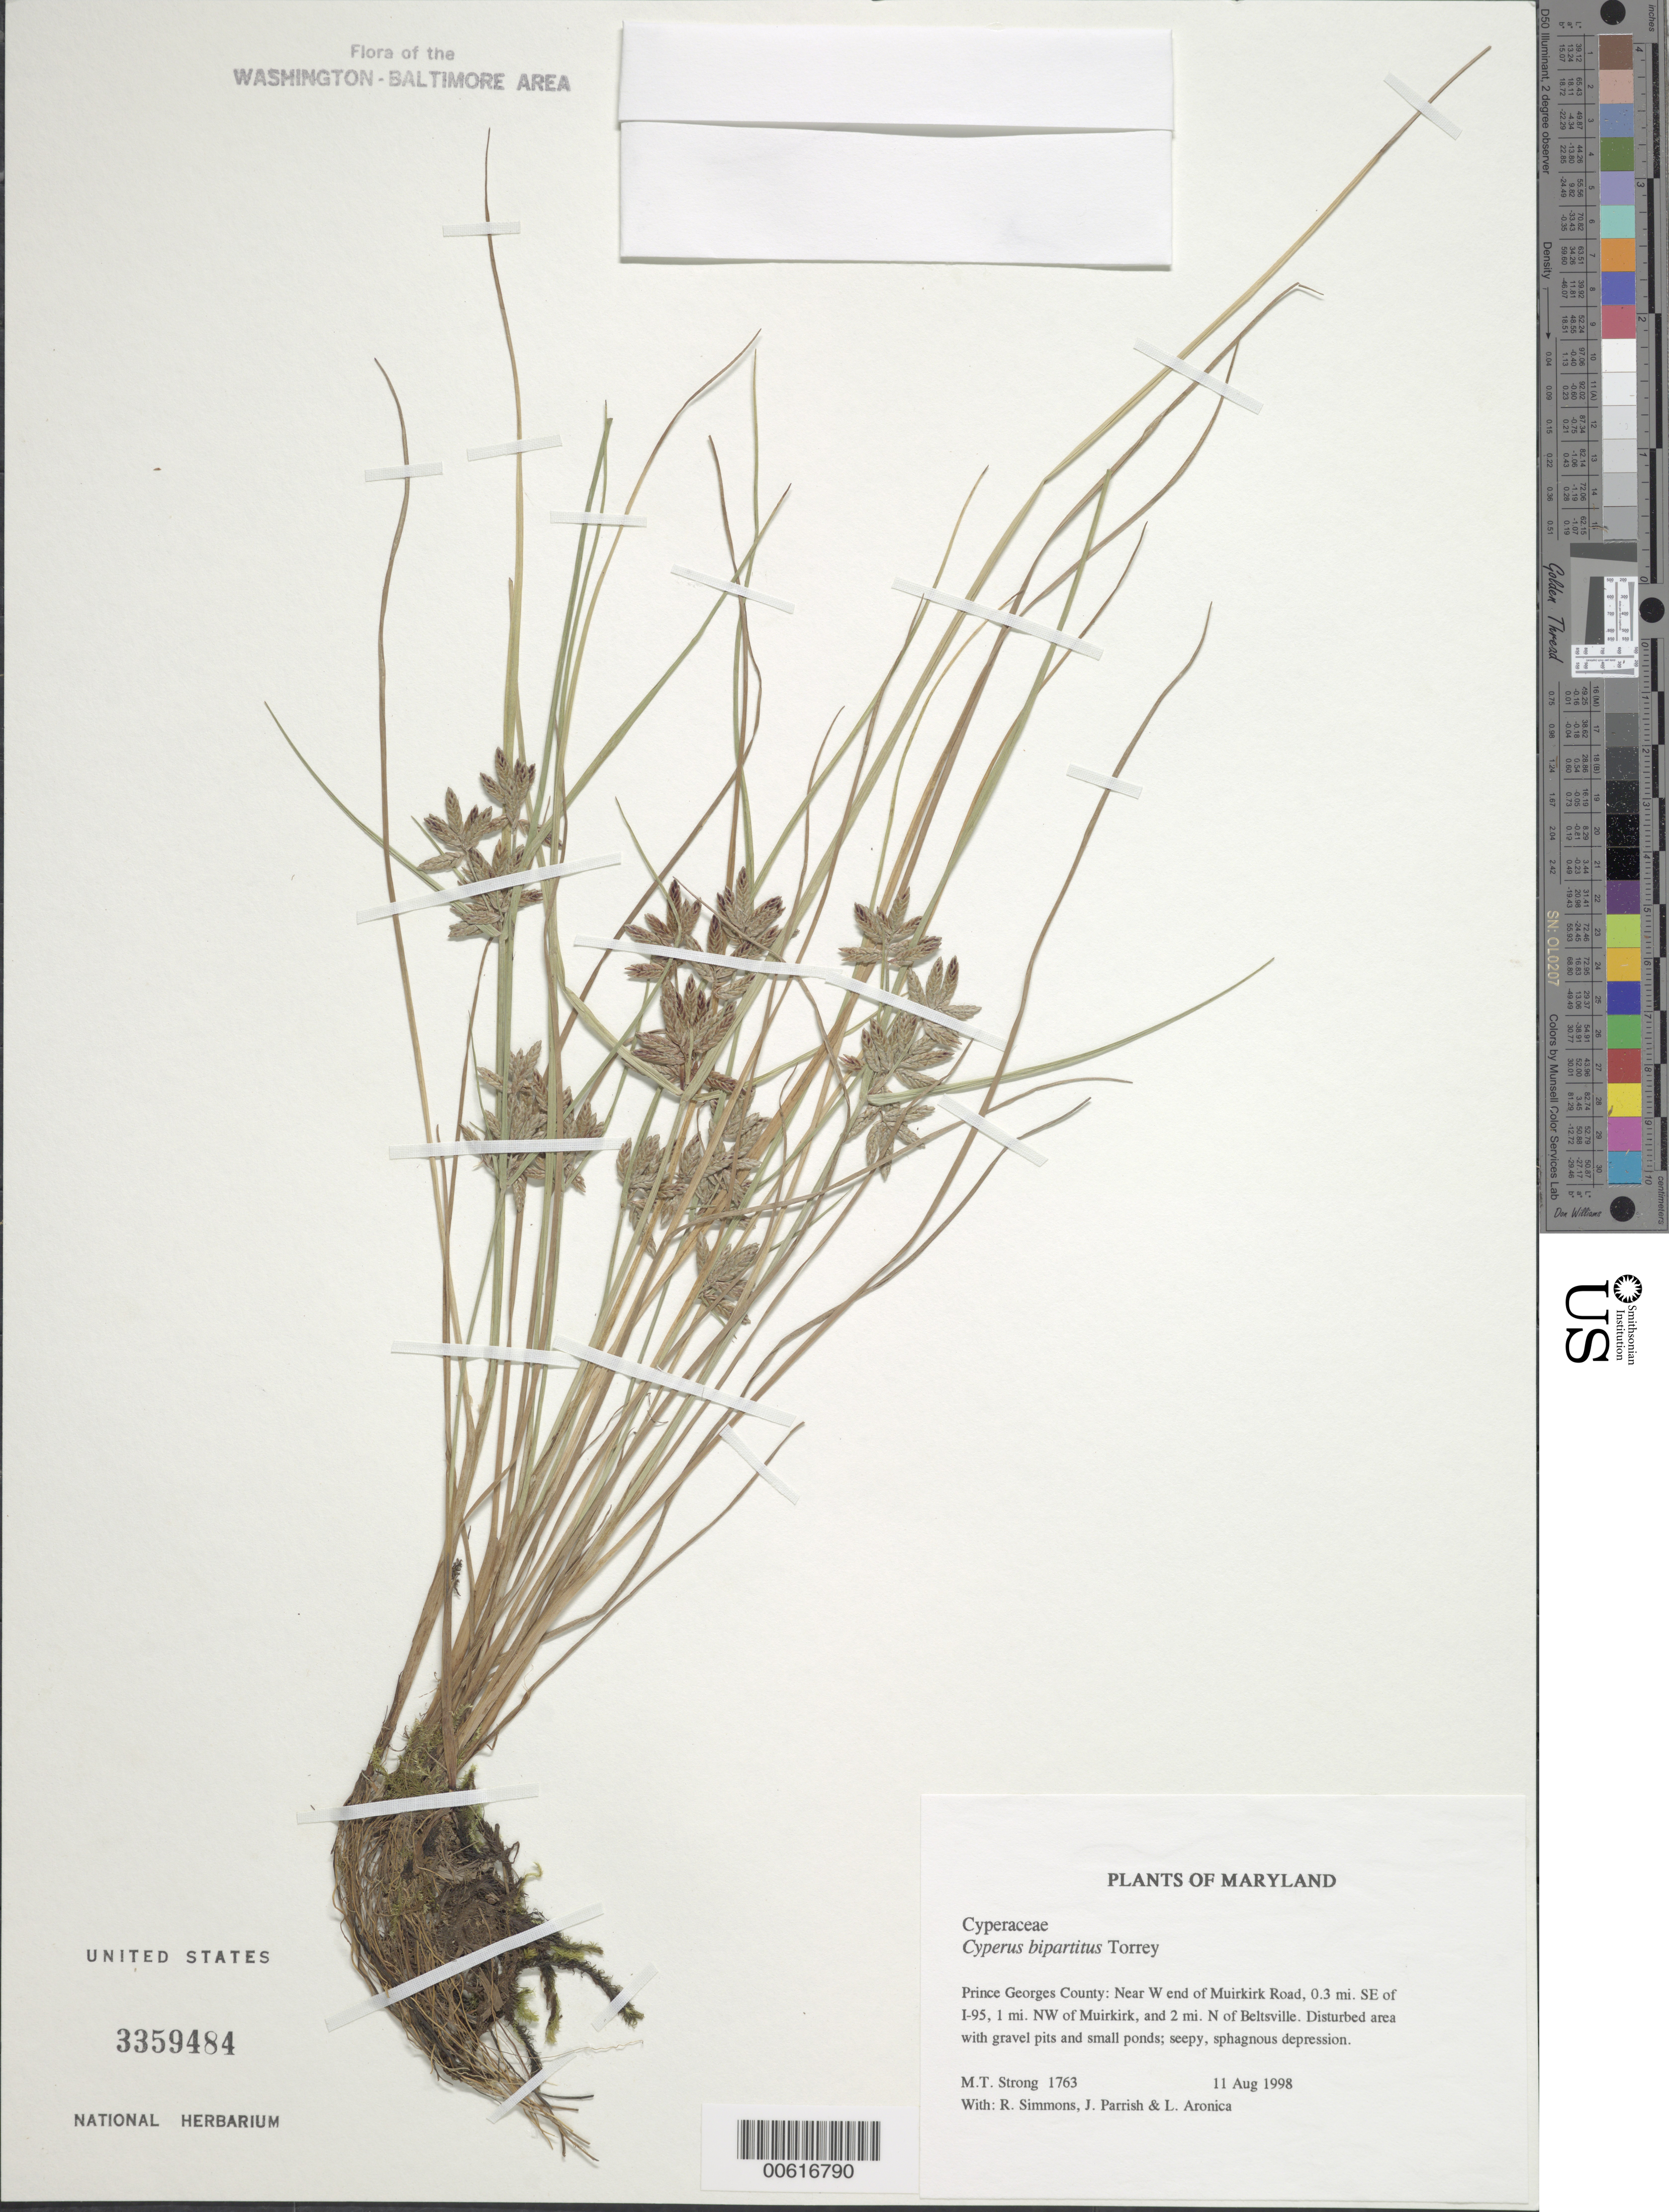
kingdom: Plantae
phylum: Tracheophyta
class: Liliopsida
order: Poales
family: Cyperaceae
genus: Cyperus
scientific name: Cyperus bipartitus Torr.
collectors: M. T. Strong, R. Simmons, J. Parrish & L. Aronica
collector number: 1763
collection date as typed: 11 Aug 1998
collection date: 1998-08-11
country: United States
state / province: Maryland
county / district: Prince George's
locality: Near W end of Muirkirk Road, 0.3 mi. SE of I-95, 1 mi. NW of Muirkirk, and 2 mi. N of Beltsville.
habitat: Disturbed area with gravel pits and small ponds; seepy, sphagnous depression.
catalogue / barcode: US 3359484